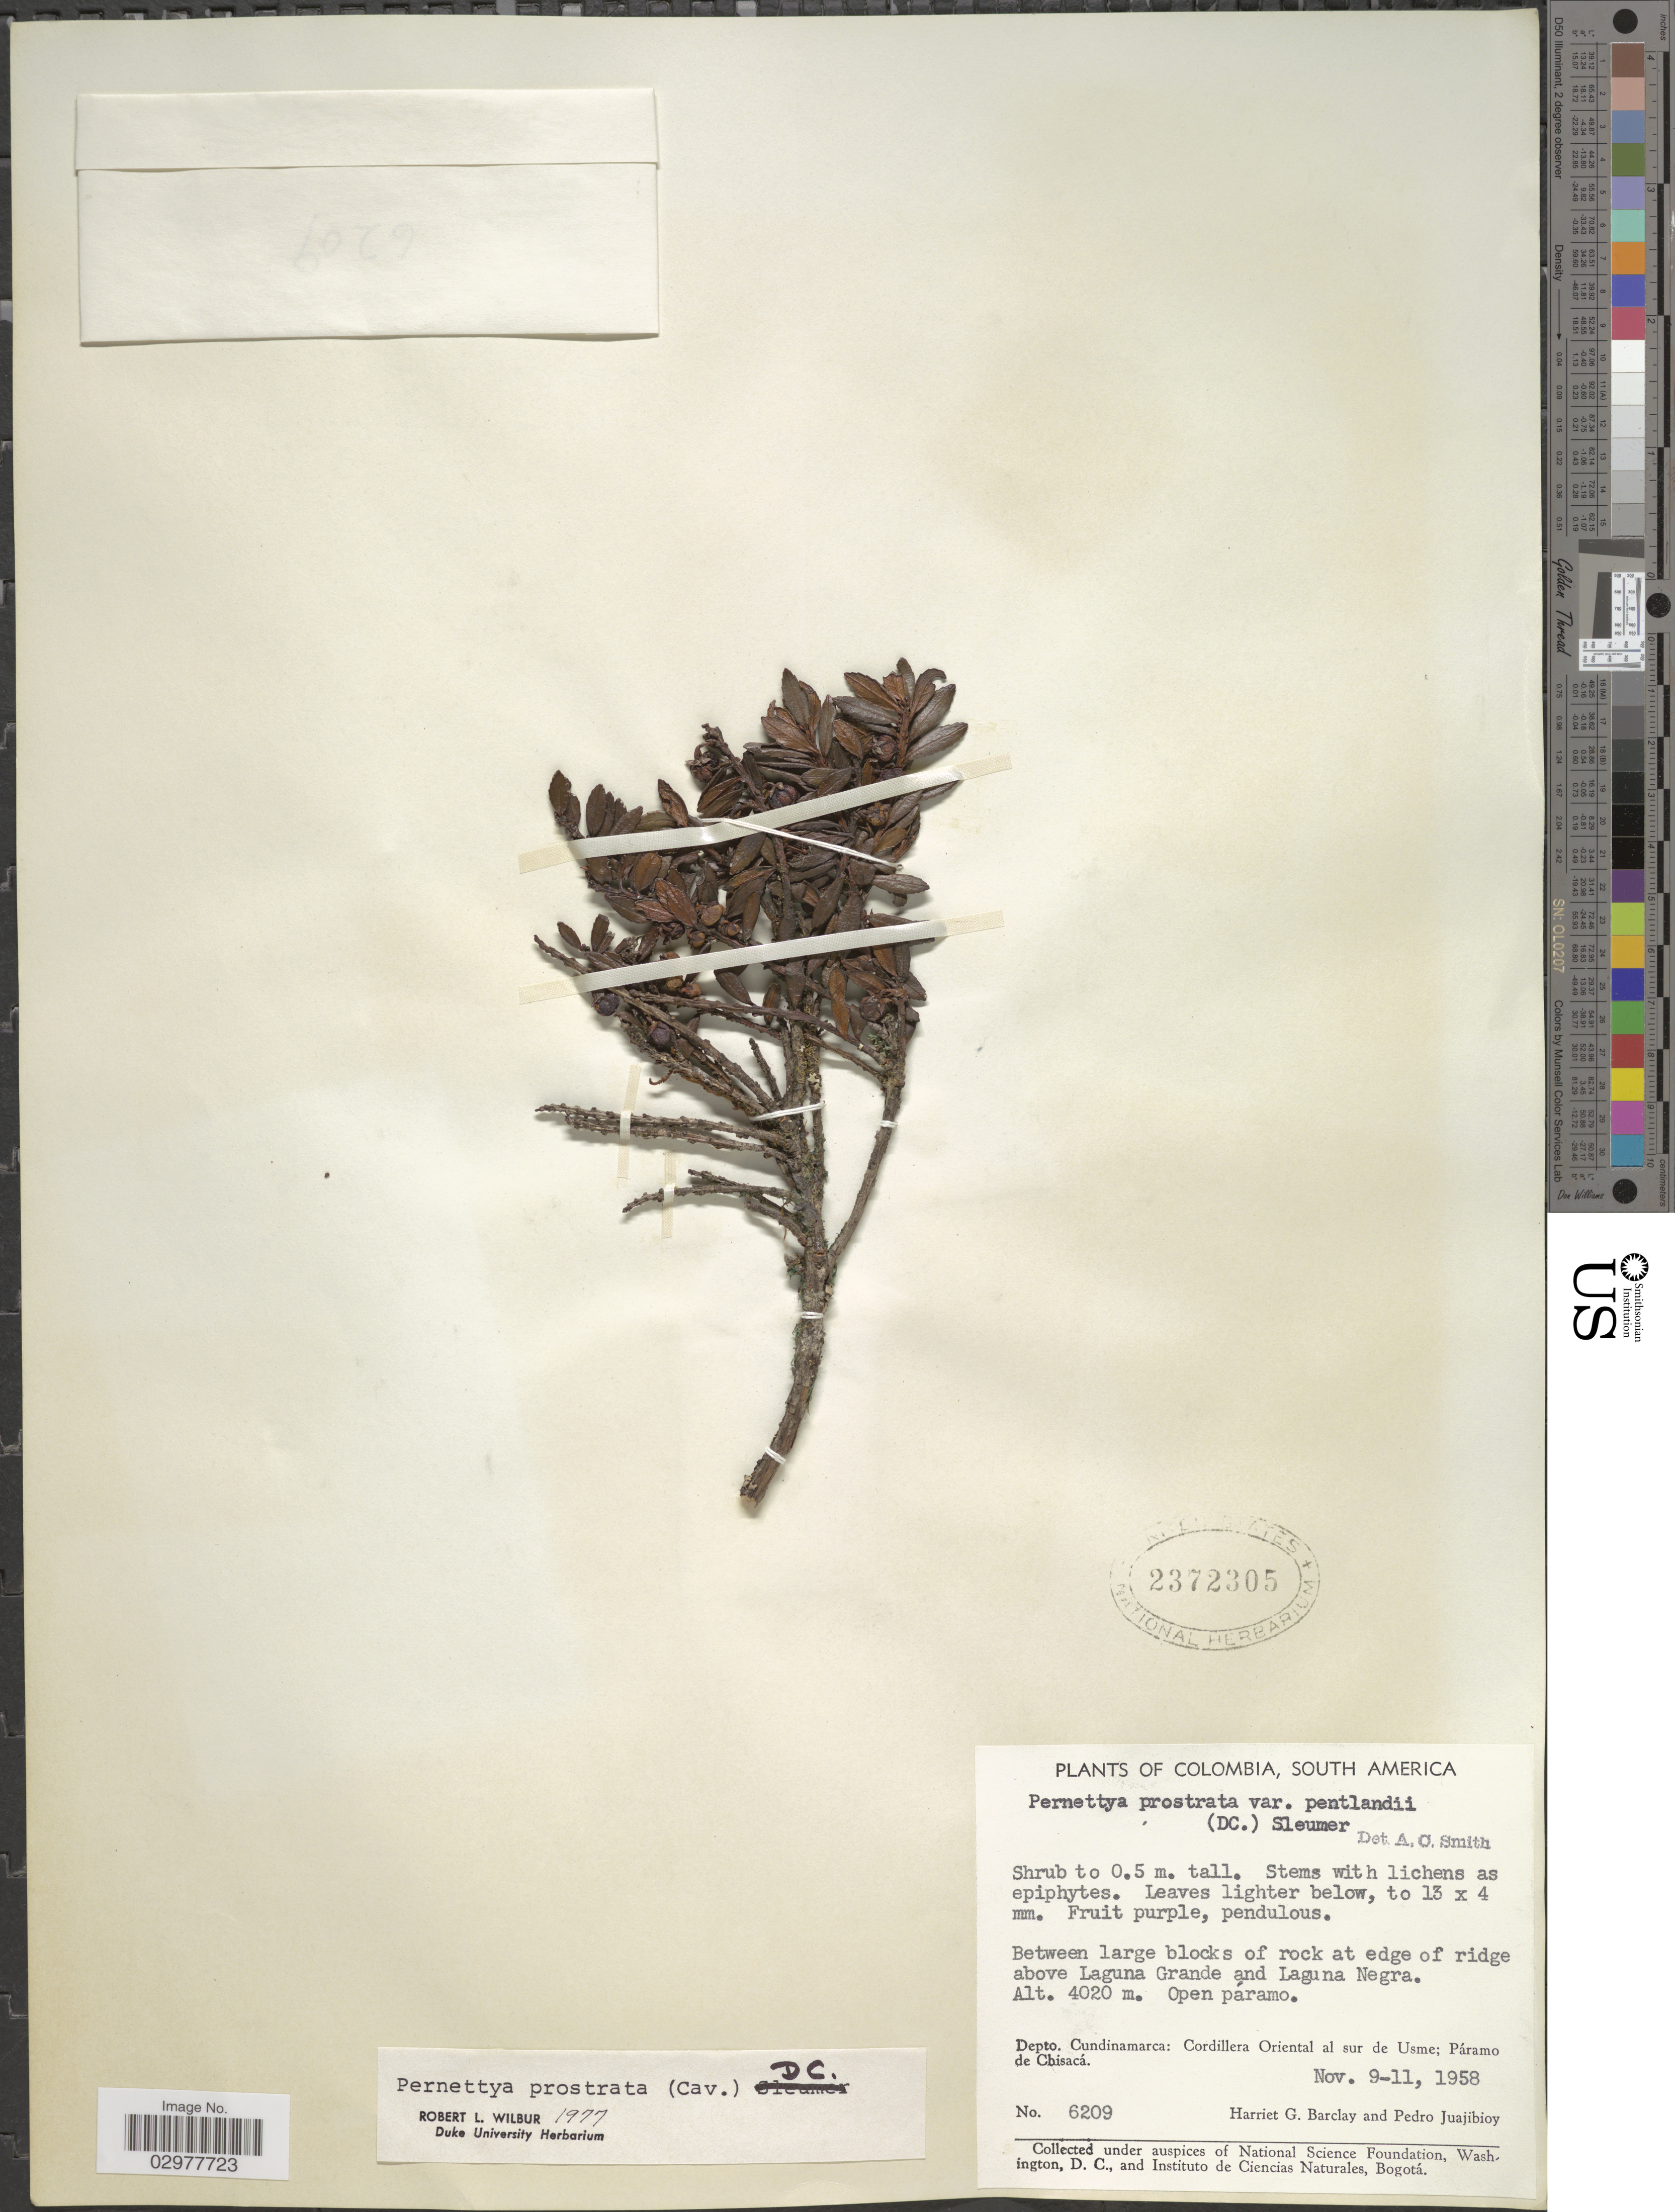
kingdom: Plantae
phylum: Tracheophyta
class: Magnoliopsida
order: Ericales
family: Ericaceae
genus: Pernettya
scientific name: Pernettya prostrata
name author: (Cav.) DC.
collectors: H. G. Barclay & P. Juajibioy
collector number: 6209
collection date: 1958-11-09/1958-11-11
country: Colombia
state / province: Cundinamarca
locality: Between large blocks of rock at edge of ridge above Laguna Grande and Laguna Negra. Depto. Cundinamarca: Cordillera Oriental al sur de Usme; Páramo de Chisacá.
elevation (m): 4020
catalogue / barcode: US 2372305